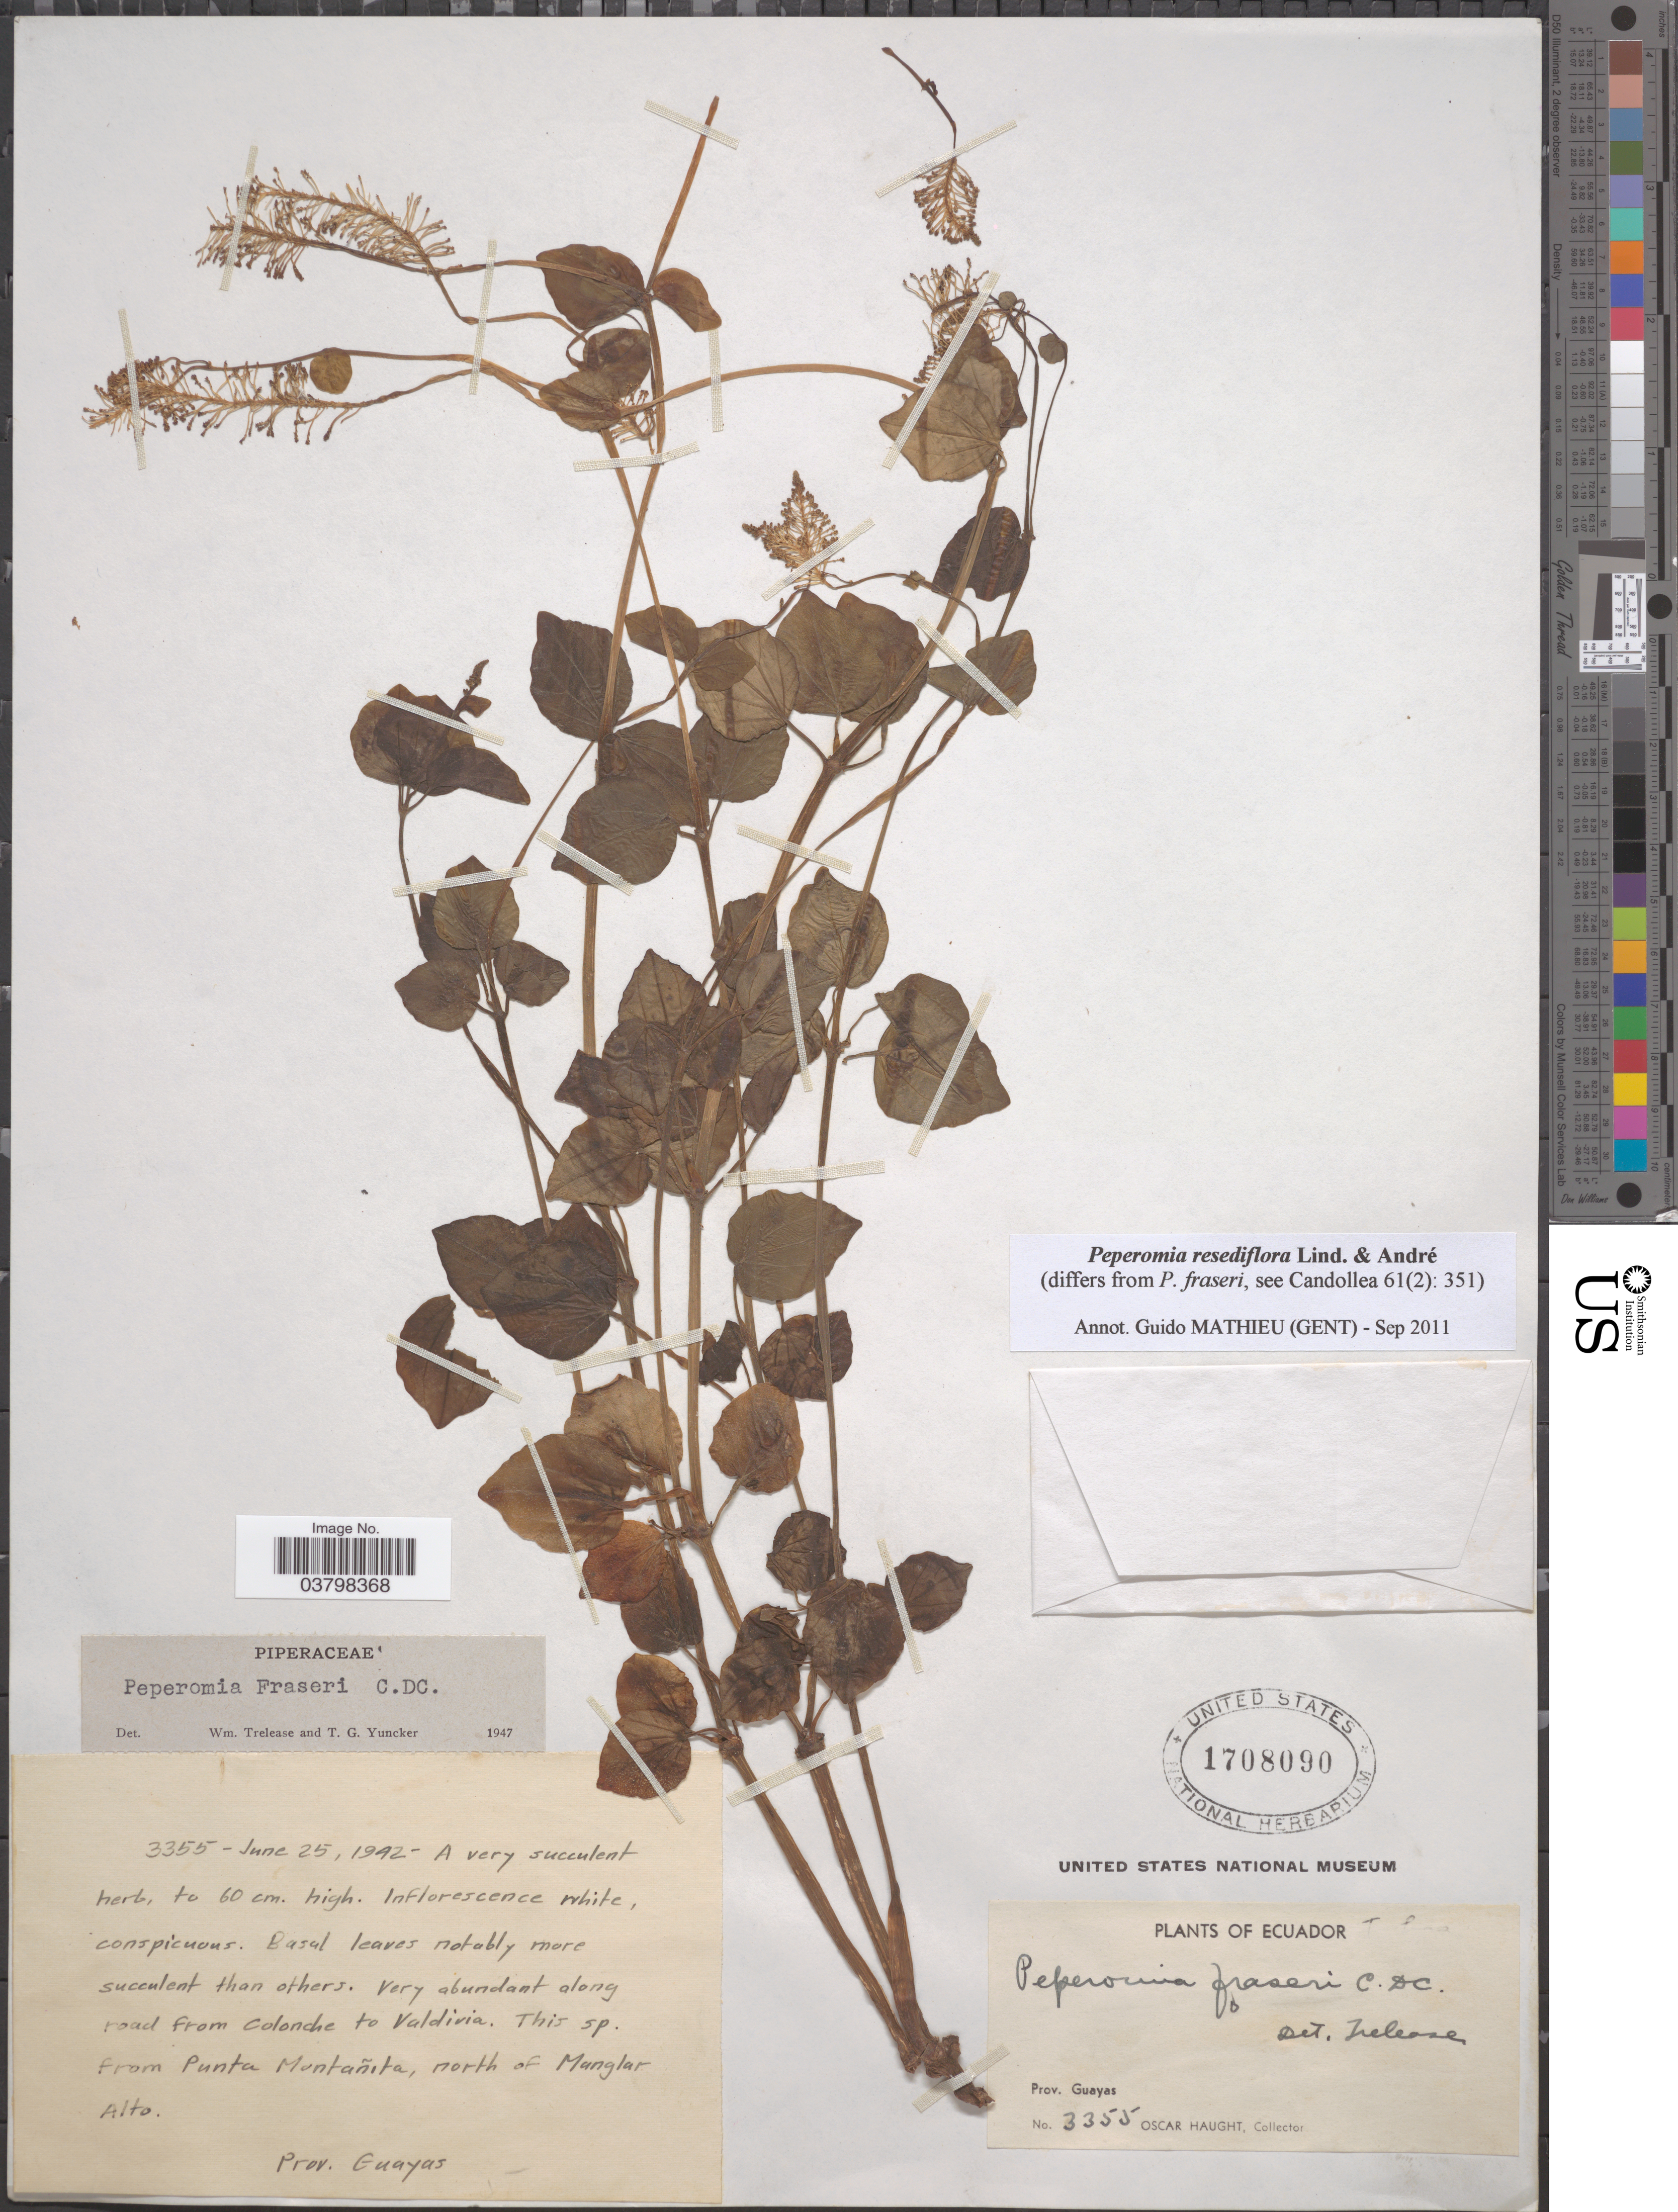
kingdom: Plantae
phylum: Tracheophyta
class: Magnoliopsida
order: Piperales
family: Piperaceae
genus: Peperomia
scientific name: Peperomia resediflora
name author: Linden & André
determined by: Jiménez, José Estaban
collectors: O. L. Haught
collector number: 3355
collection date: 1942-06-25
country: Ecuador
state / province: Guayas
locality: Very abundant along road from Colonche to Valdivia. From Punta Montañita, north of Manglar Alto.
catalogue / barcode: US 1708090